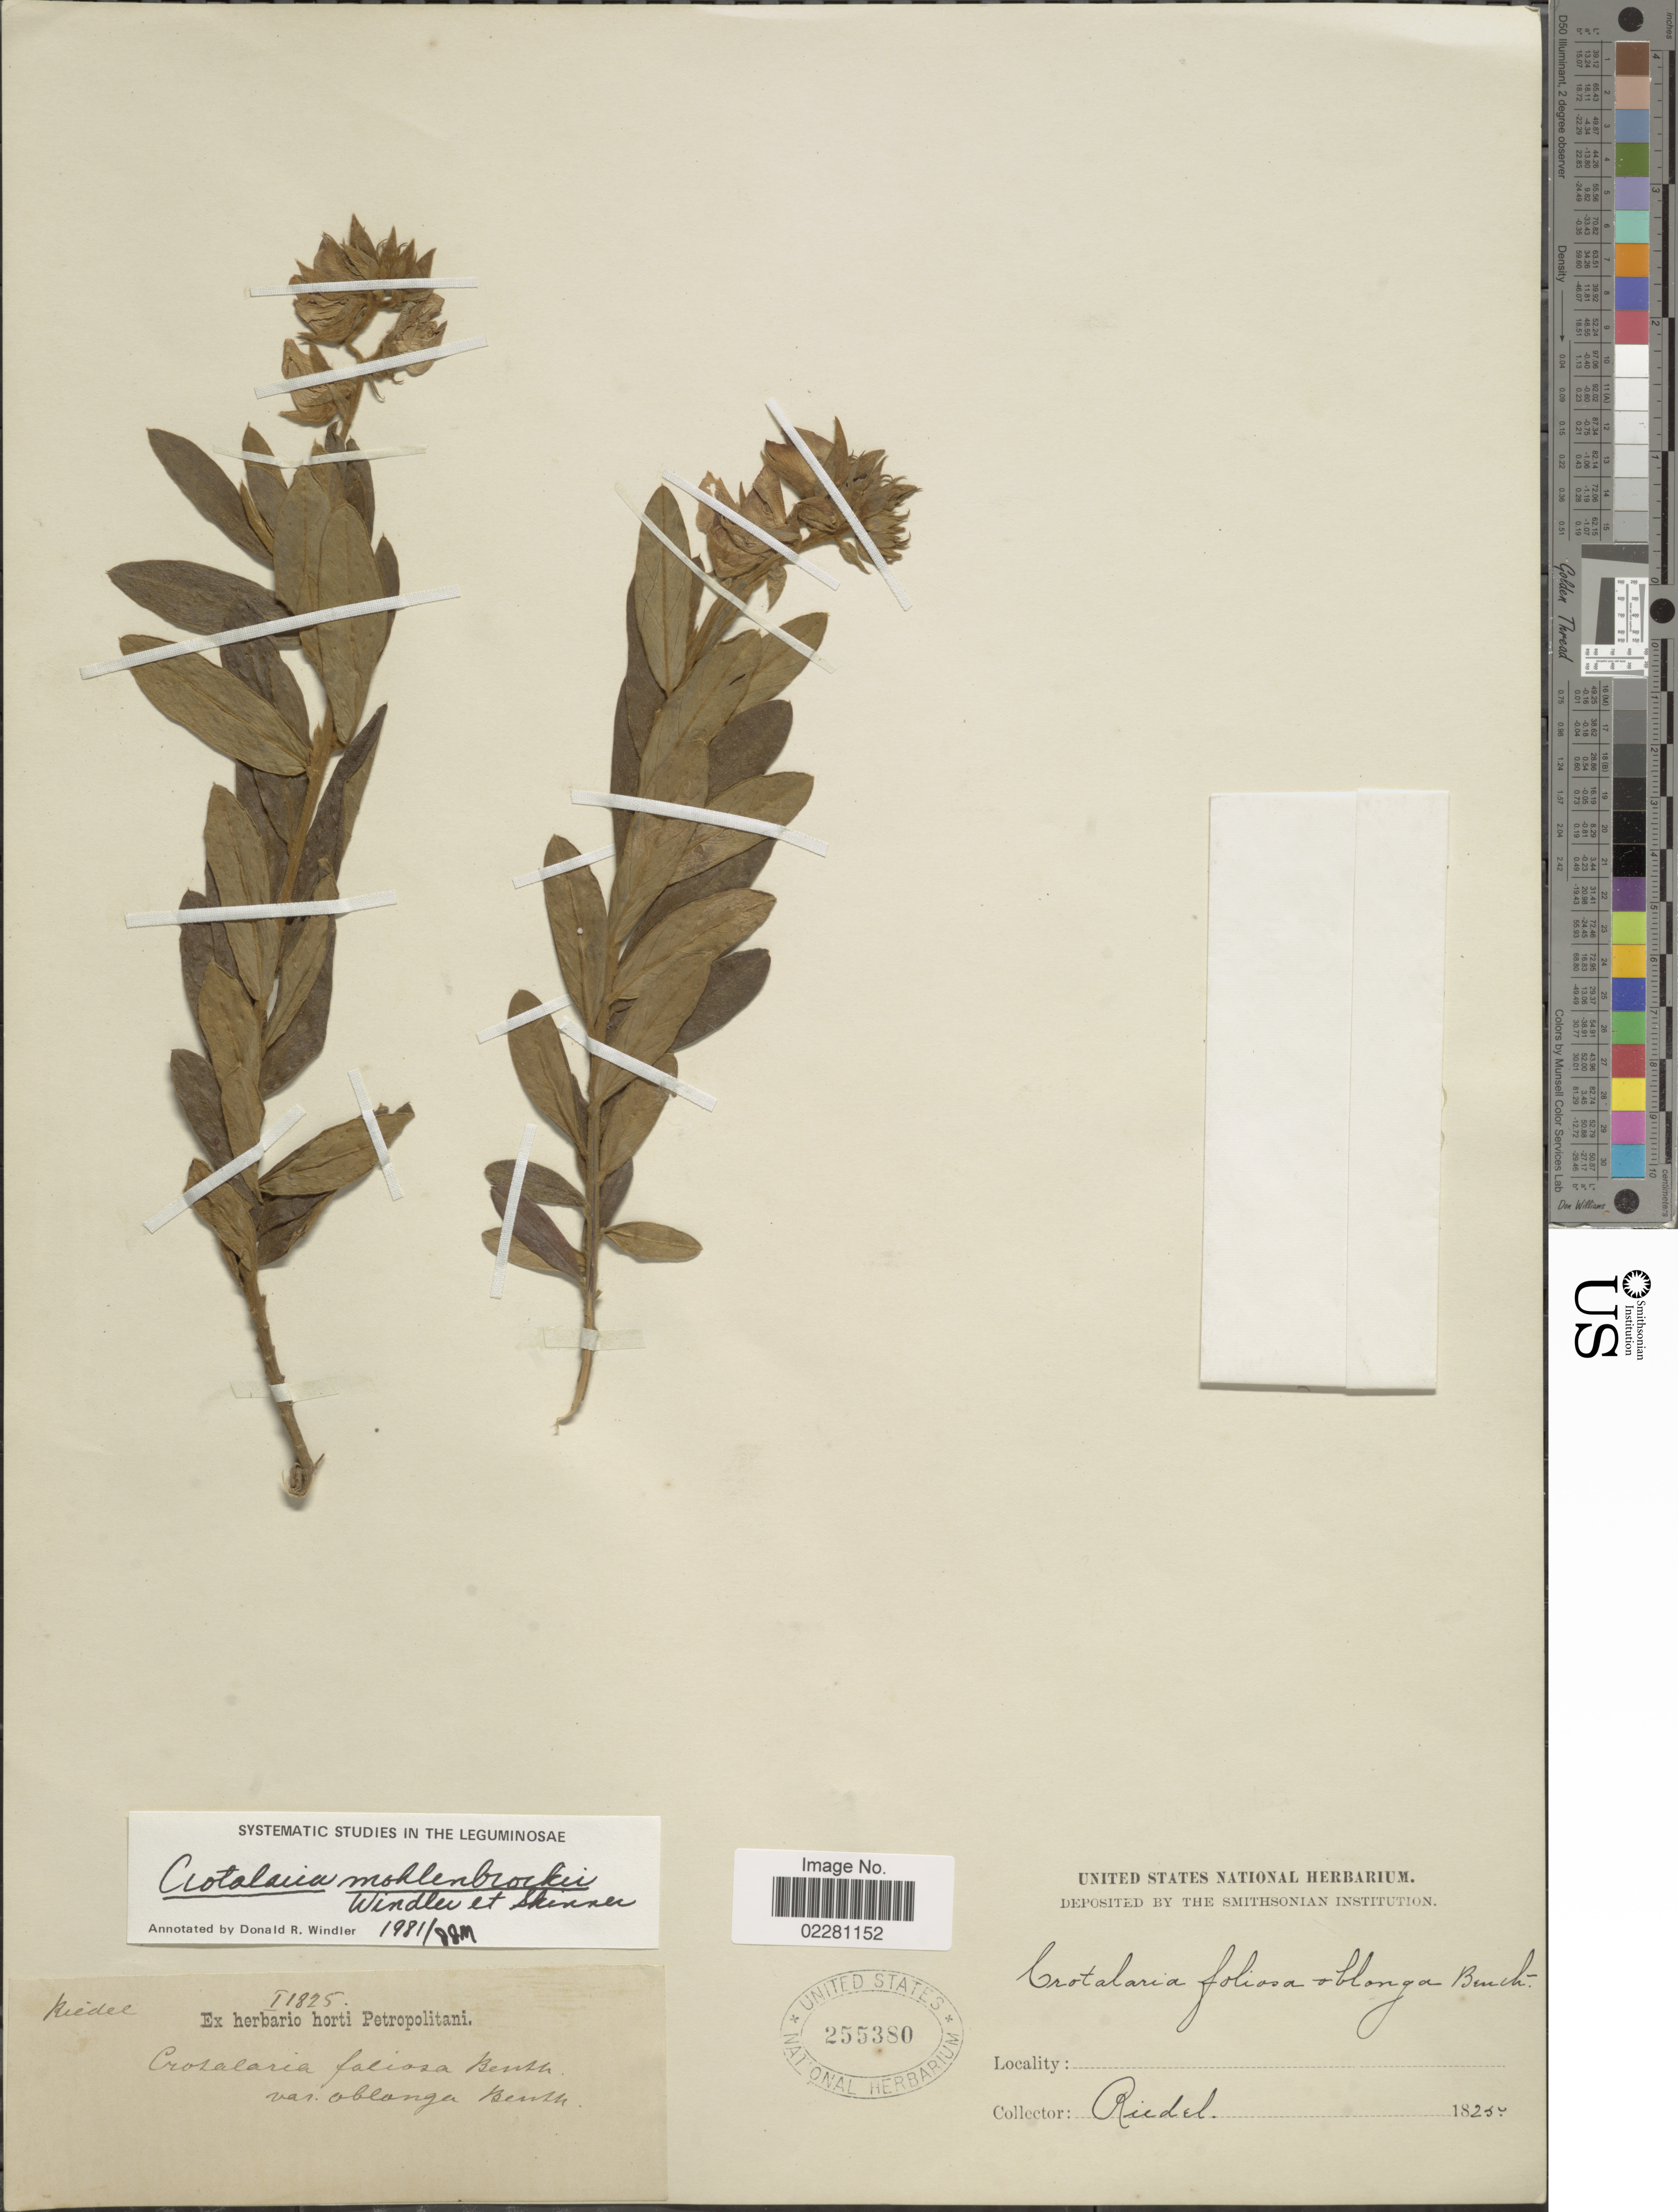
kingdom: Plantae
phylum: Tracheophyta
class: Magnoliopsida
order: Fabales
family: Fabaceae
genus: Crotalaria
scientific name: Crotalaria mohlenbrockii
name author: Windler & S.G. Skinner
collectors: Riedel, --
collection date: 1825-01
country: Brazil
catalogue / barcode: US 255380